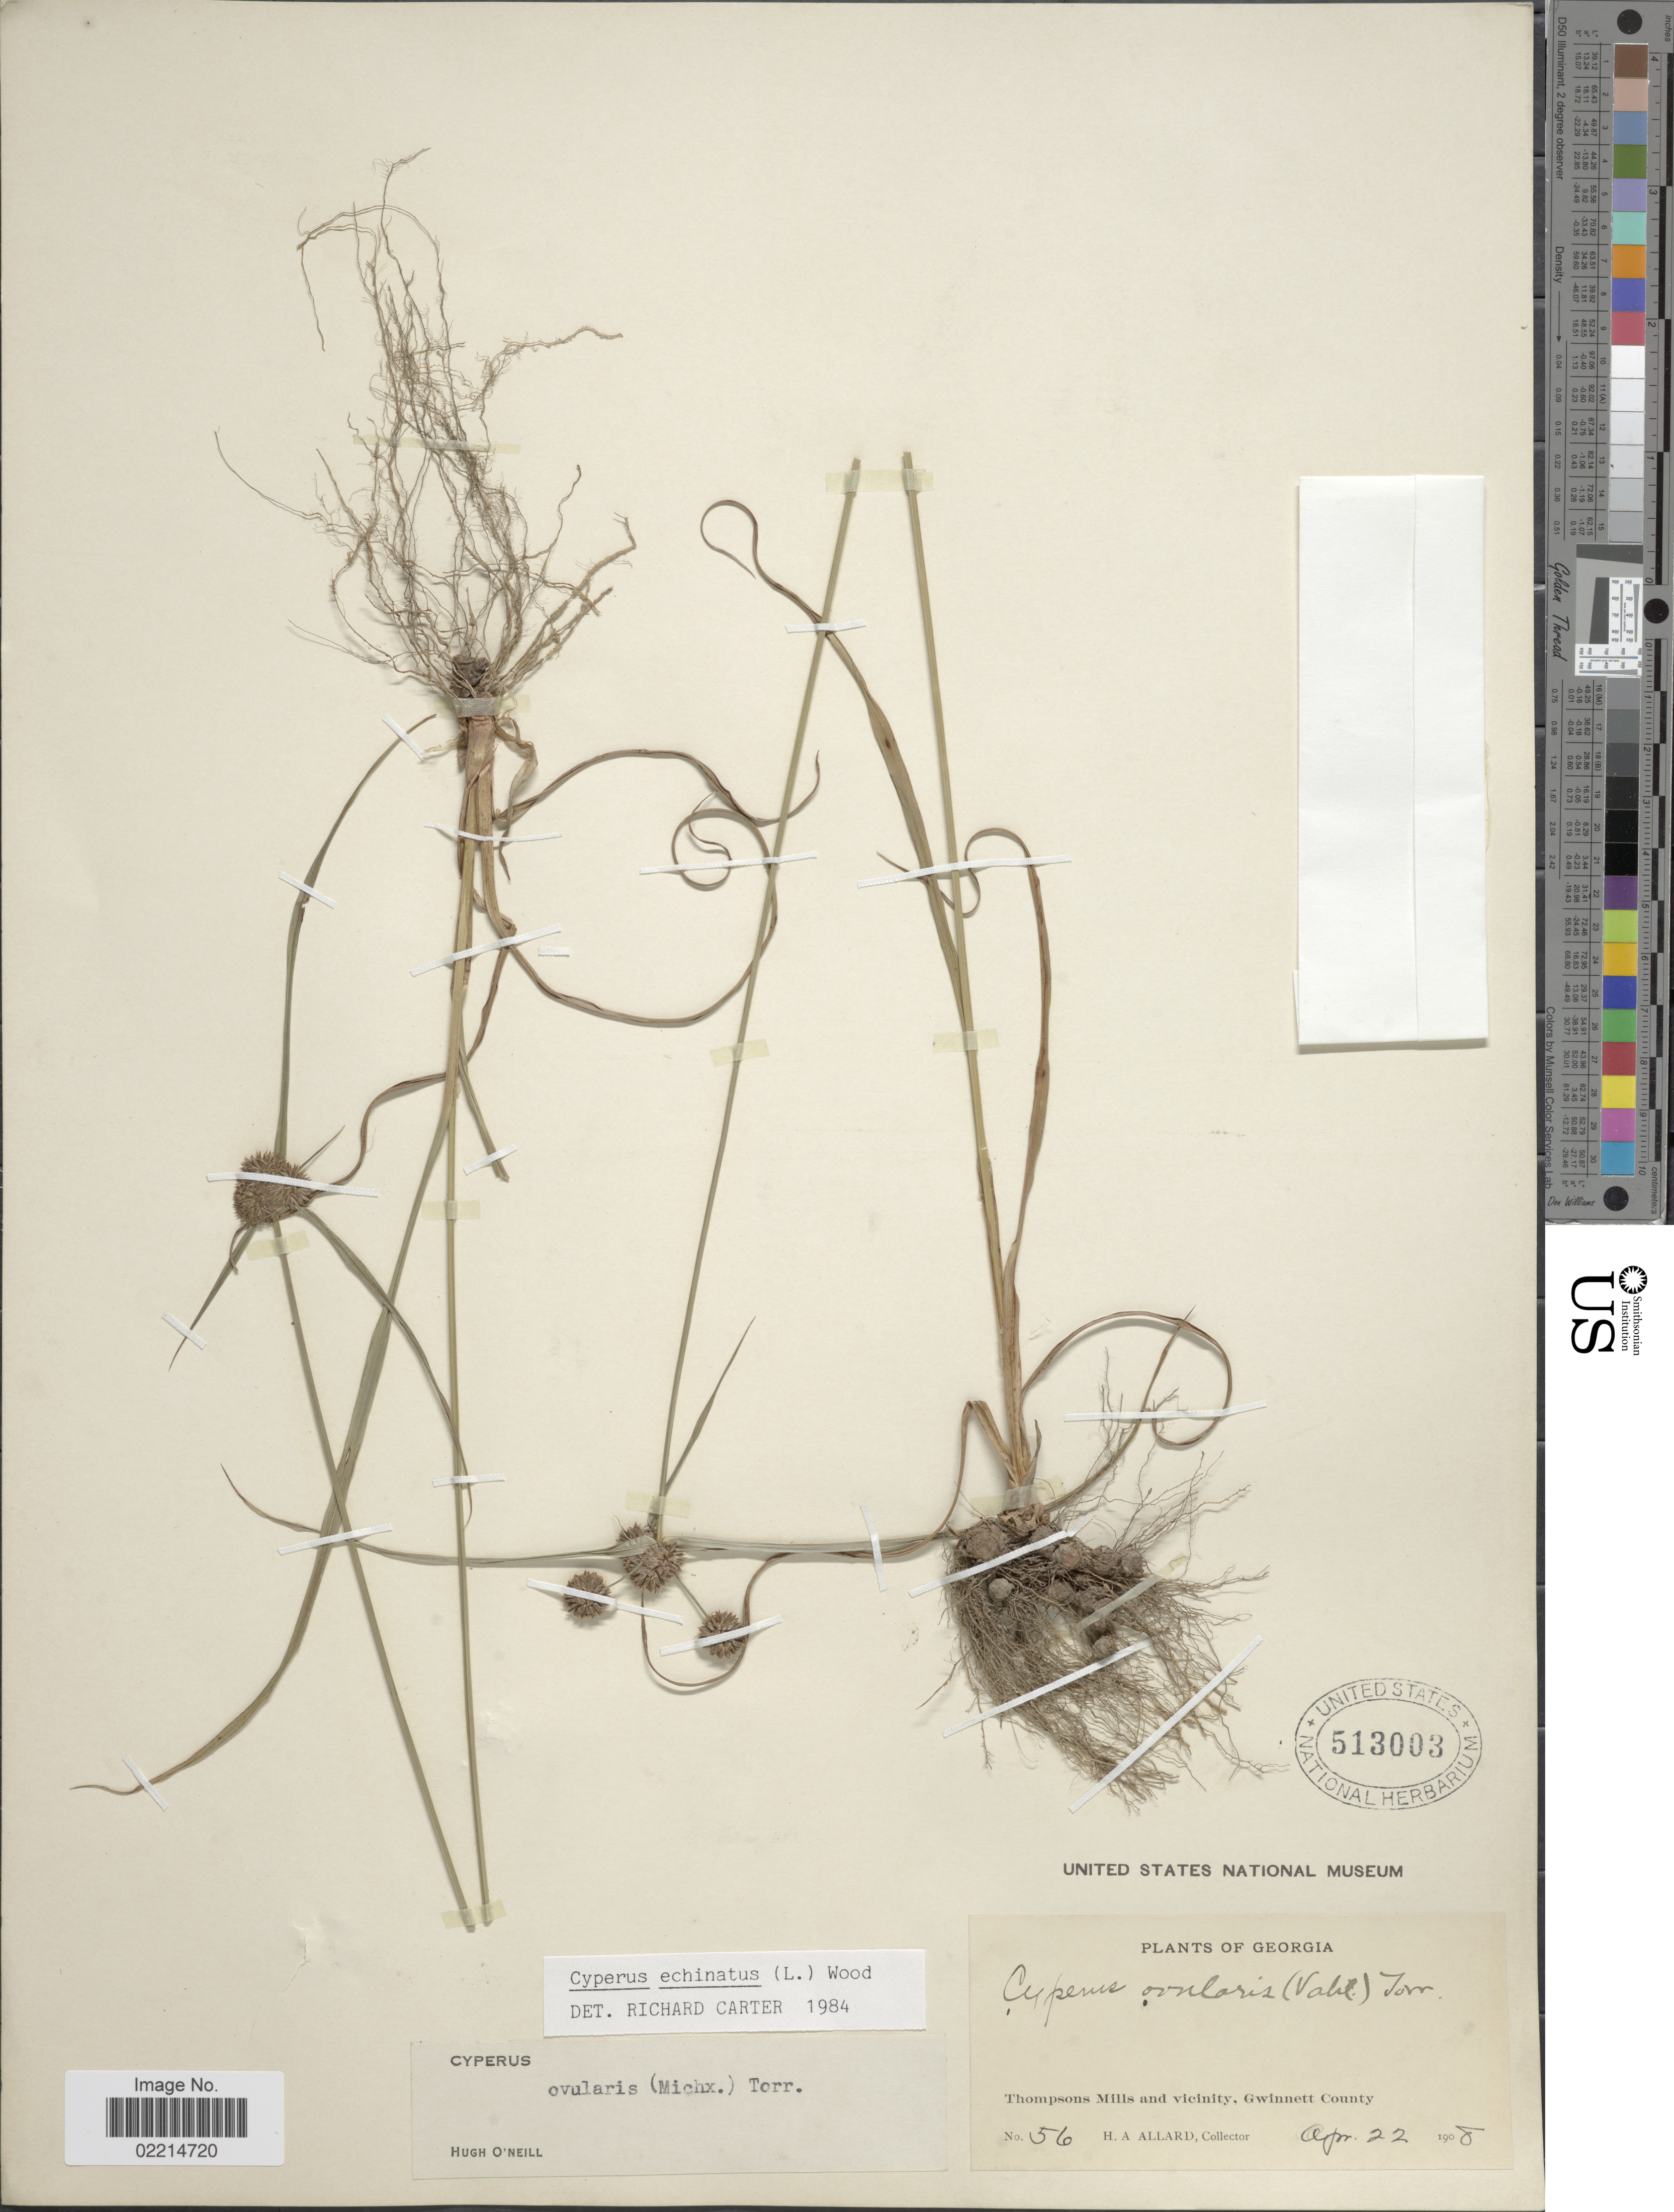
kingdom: Plantae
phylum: Tracheophyta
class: Liliopsida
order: Poales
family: Cyperaceae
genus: Cyperus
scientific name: Cyperus echinatus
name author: (L.) Alph. Wood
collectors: H. A. Allard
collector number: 56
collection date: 1908-04-22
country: United States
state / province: Georgia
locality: Thompsons Mills and vicinity, Gwinnett County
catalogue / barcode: US 513003